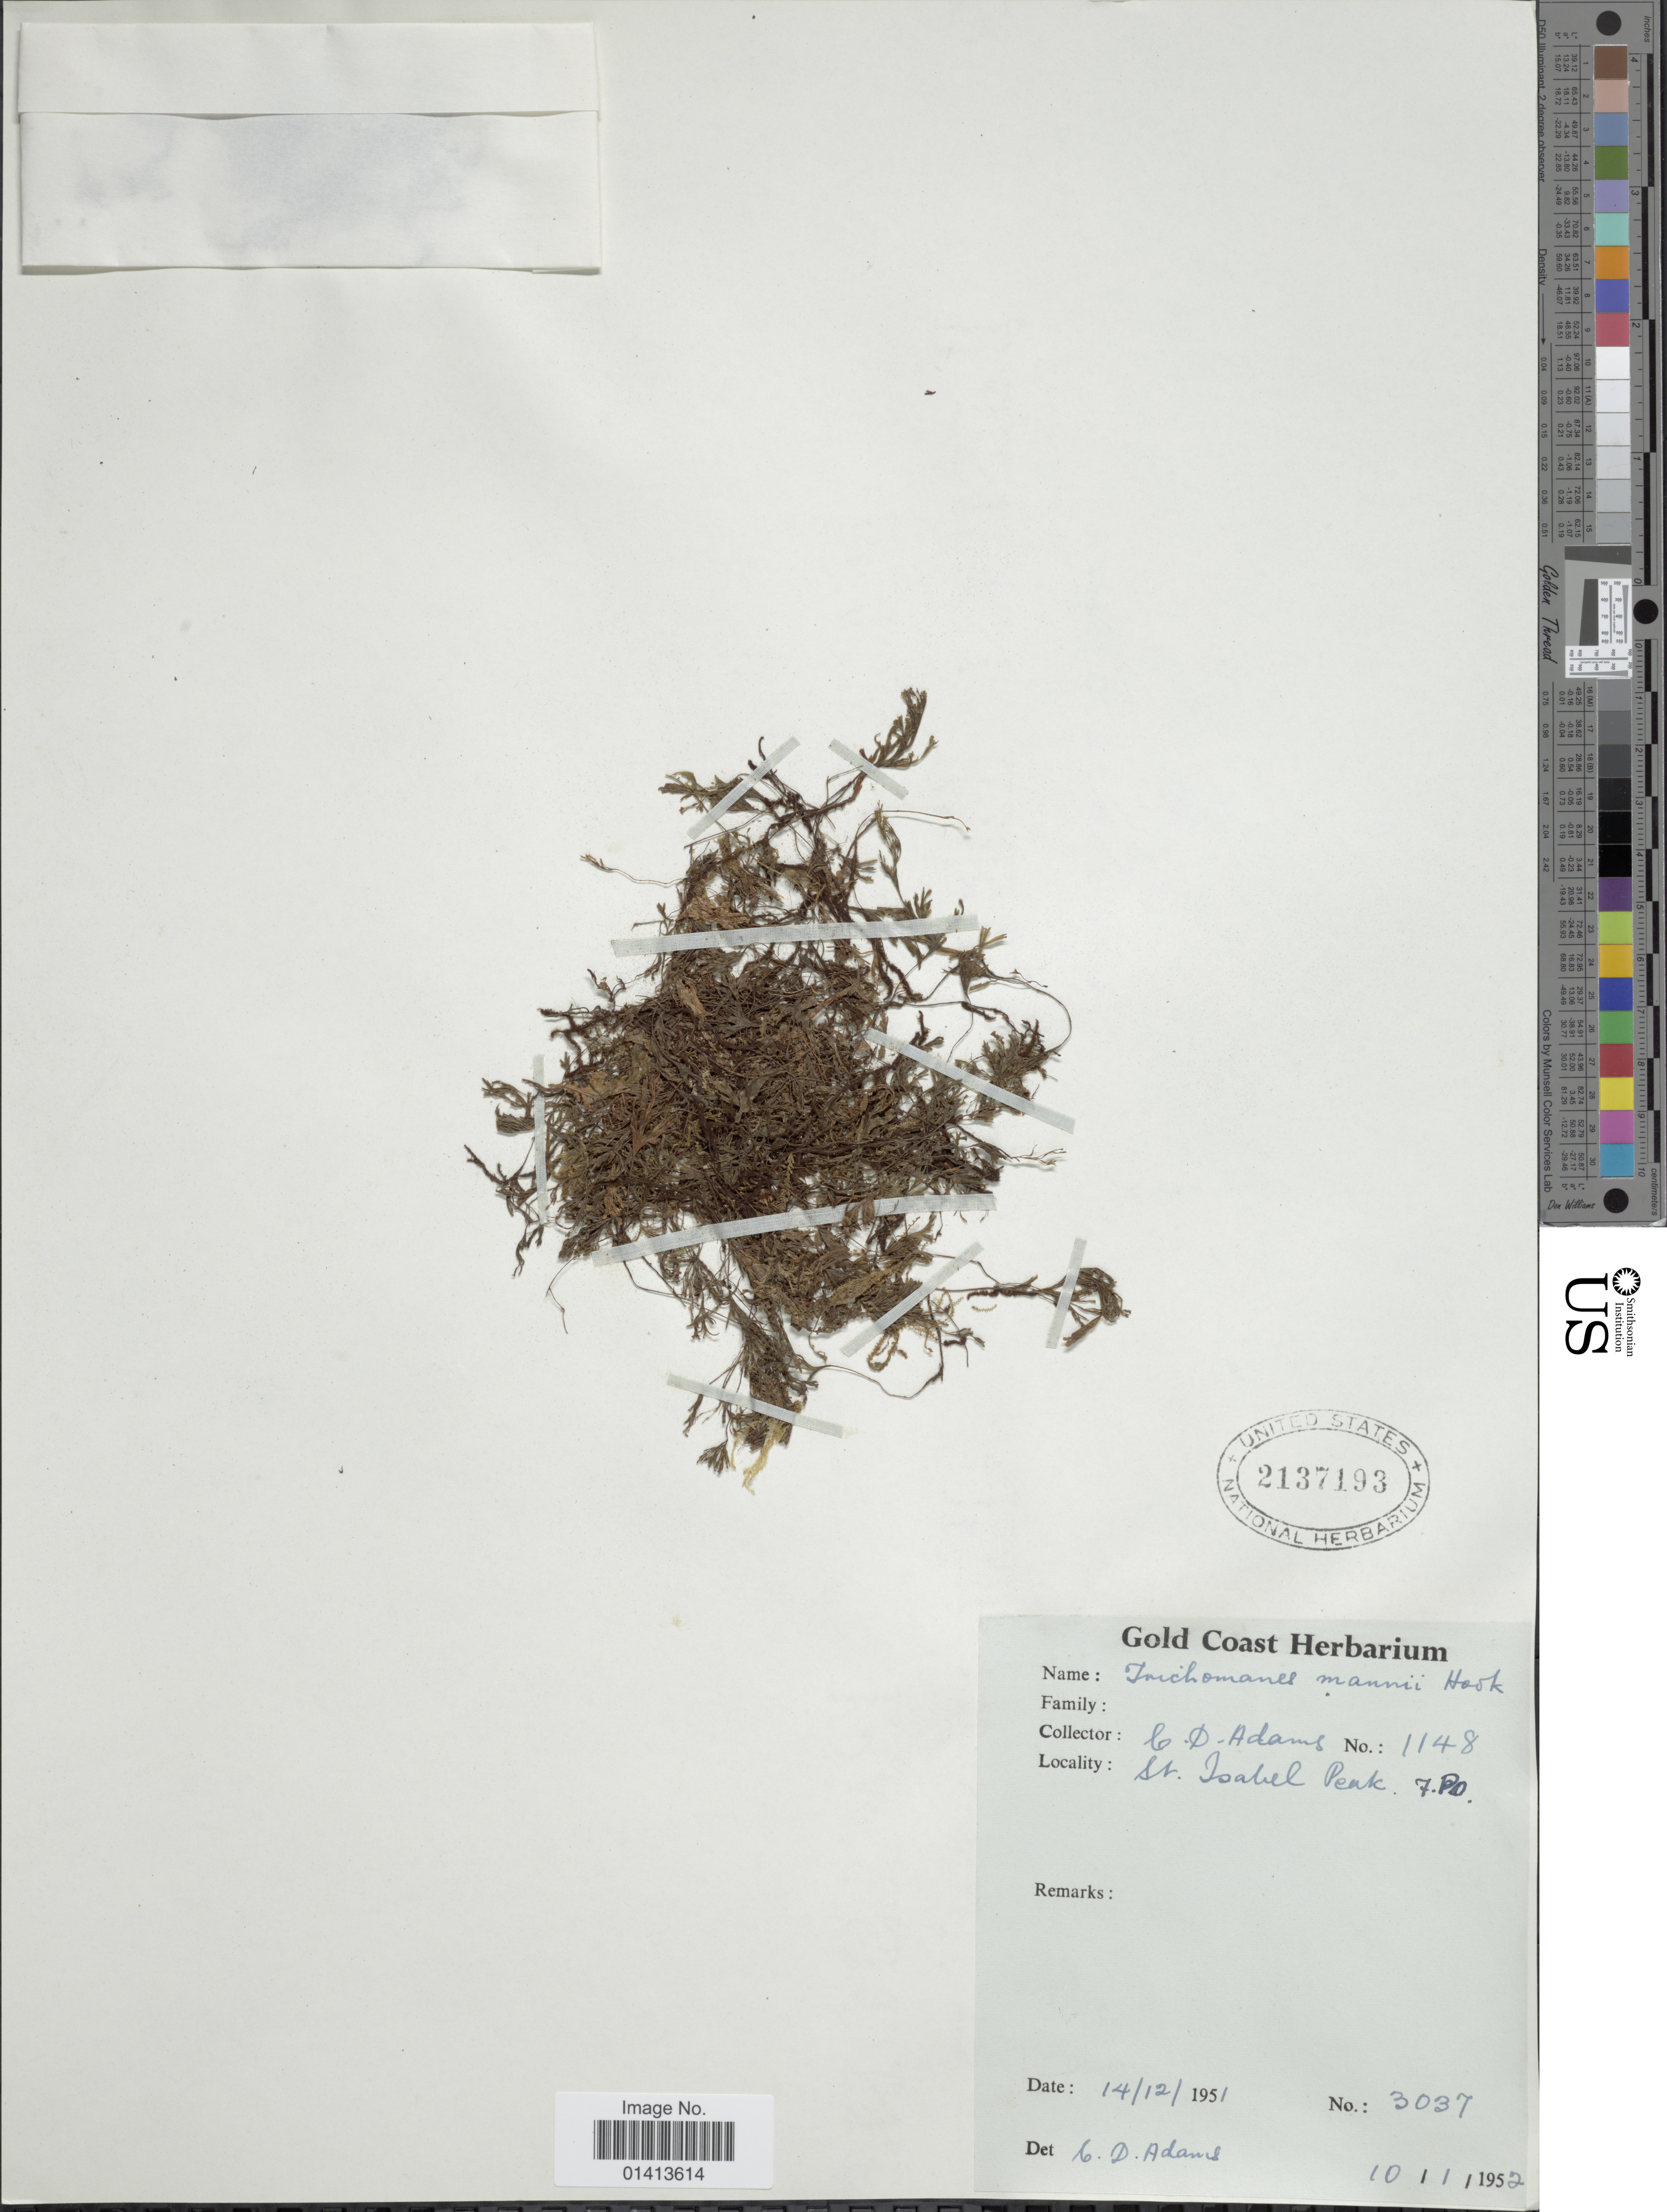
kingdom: Plantae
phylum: Tracheophyta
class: Polypodiopsida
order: Hymenophyllales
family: Hymenophyllaceae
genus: Crepidomanes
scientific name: Crepidomanes mannii (Copel. ex Kunkel) comb. ined., 2015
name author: (Copel. ex G. Kunkel)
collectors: C. D. Adams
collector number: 1148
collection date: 1951-12-14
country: Ghana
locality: Gold Coast St Isabel Peak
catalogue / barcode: US 2137193